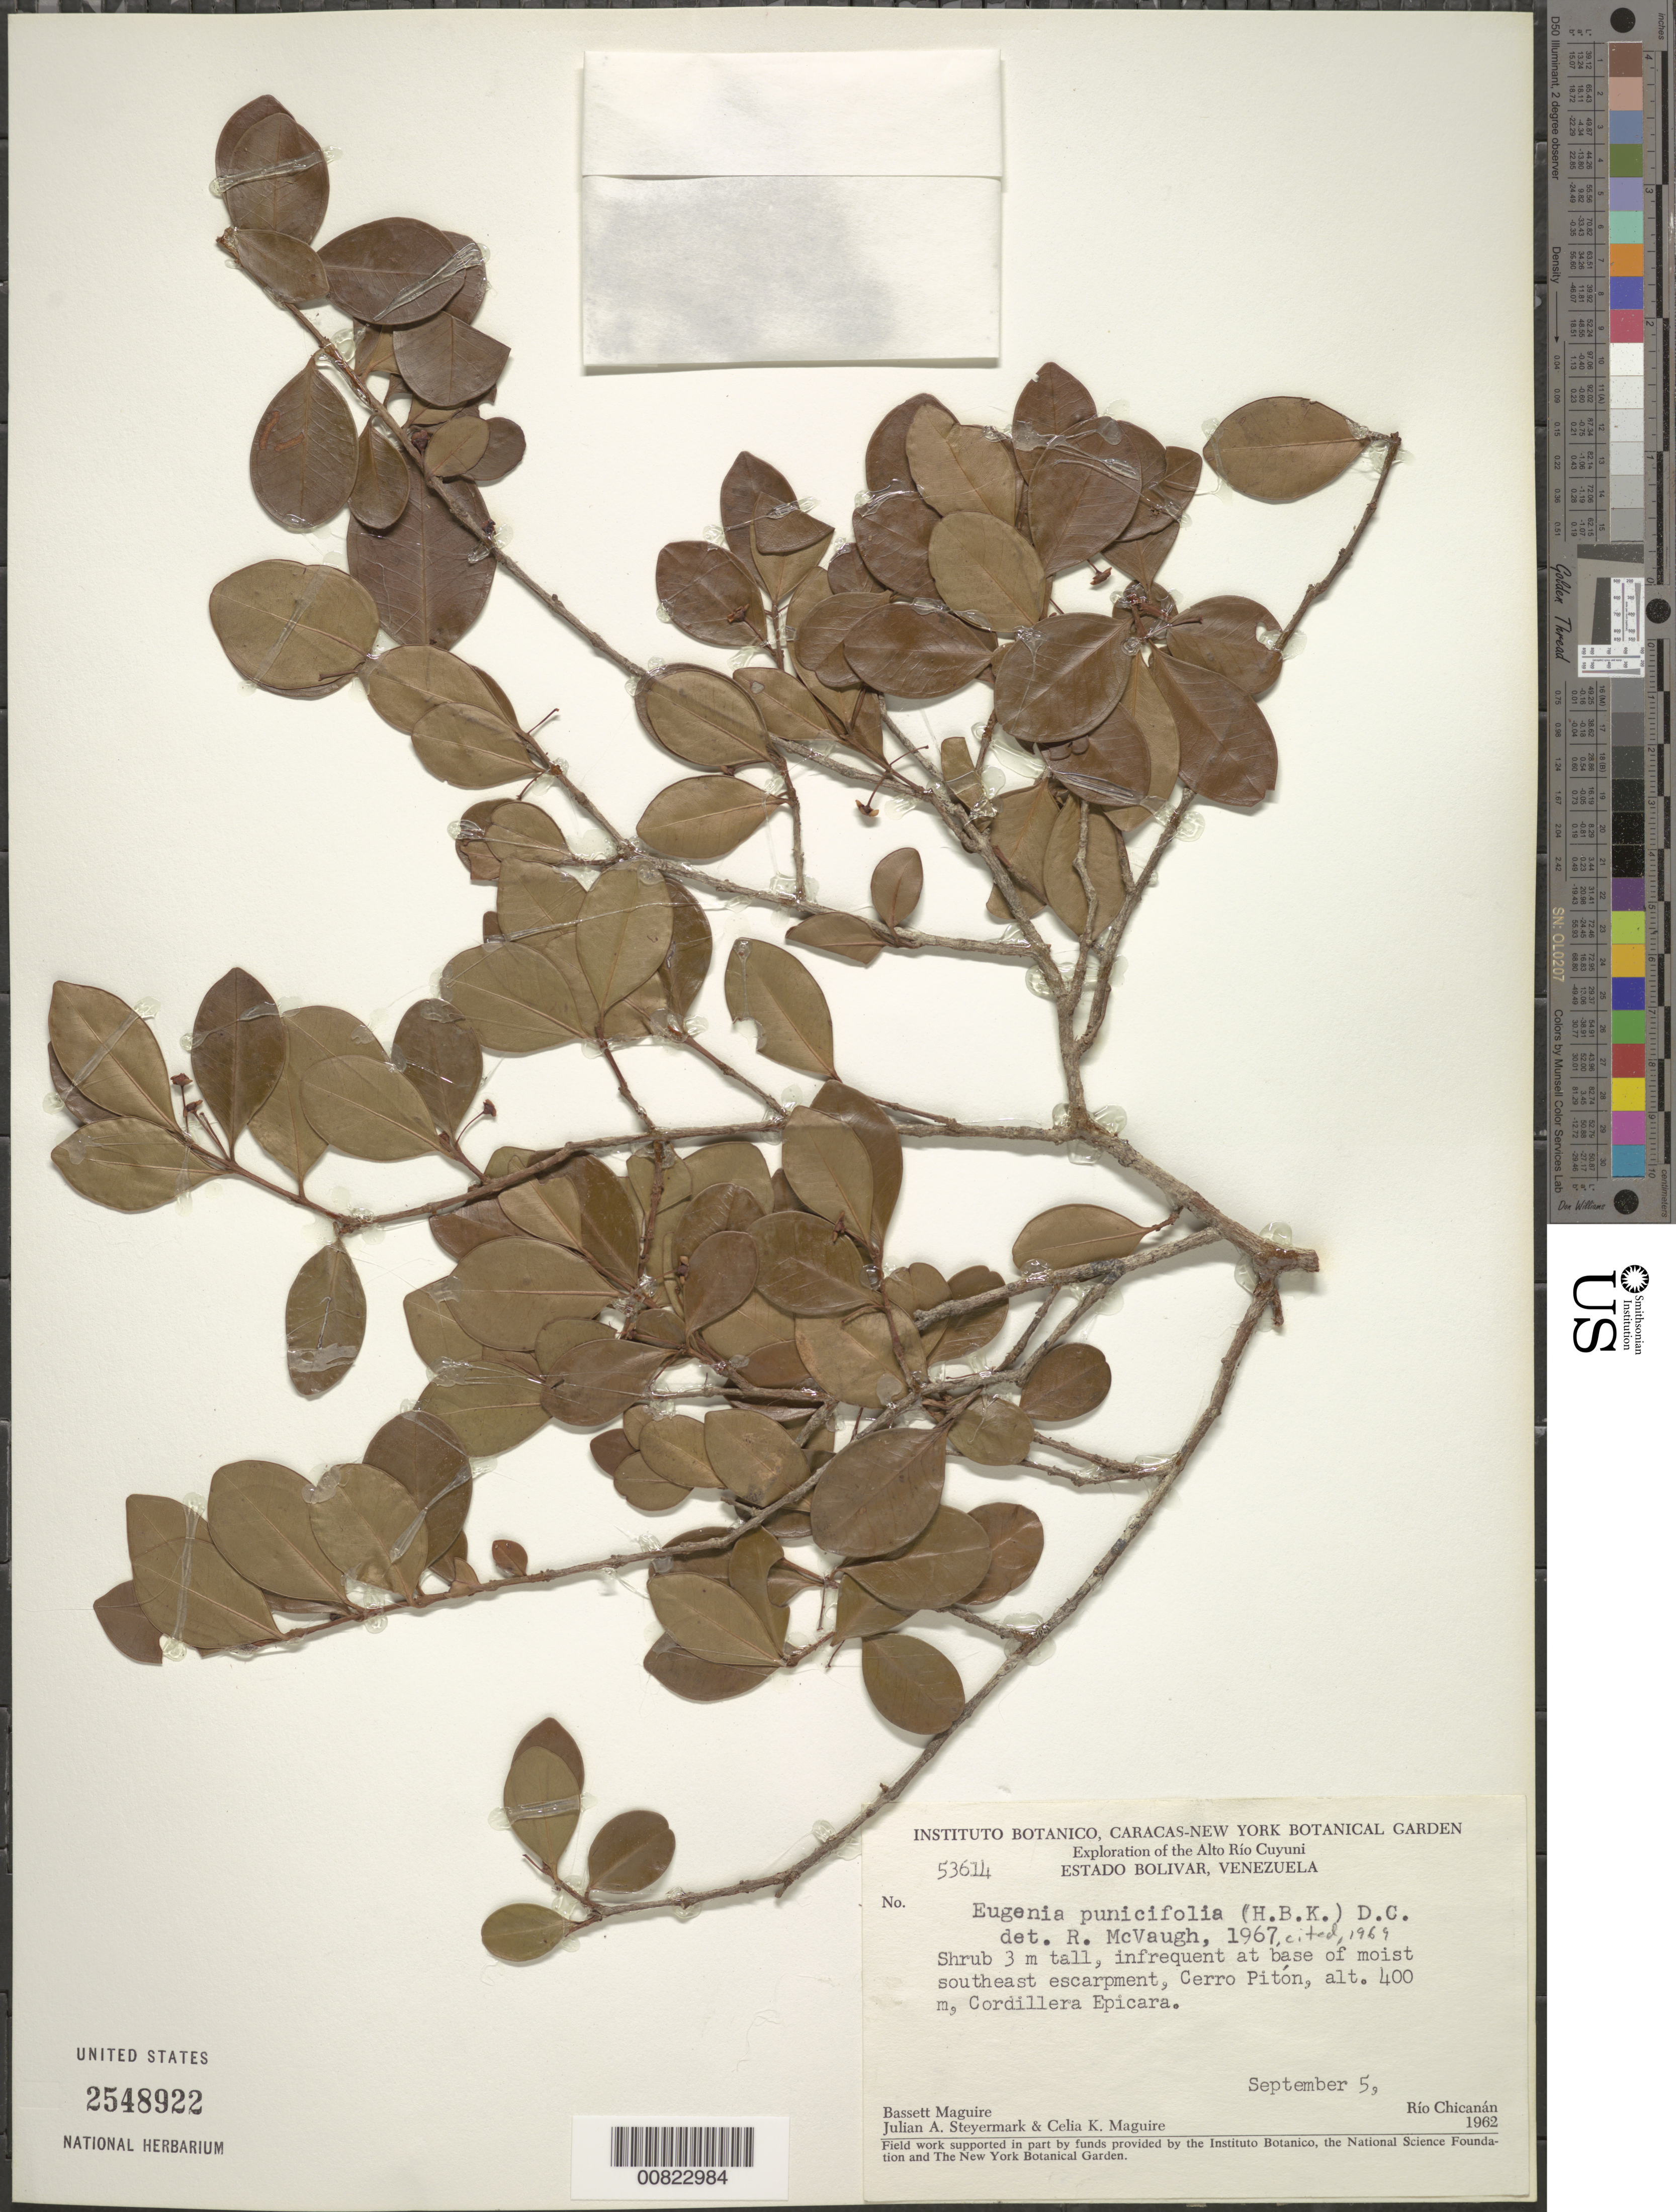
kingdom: Plantae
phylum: Tracheophyta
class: Magnoliopsida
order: Myrtales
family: Myrtaceae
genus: Eugenia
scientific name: Eugenia punicifolia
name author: (Kunth) DC.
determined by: McVaugh, R.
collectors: B. Maguire, J. Steyermark & C. K. Maguire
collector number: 53614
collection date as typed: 5-Sep-62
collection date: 1962-09-05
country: Venezuela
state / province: Bolívar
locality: Alto Río Cuyuni, Cerro Pitón, Cordillera Epicara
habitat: Base of moist SE escarpment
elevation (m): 400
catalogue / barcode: US 2548922